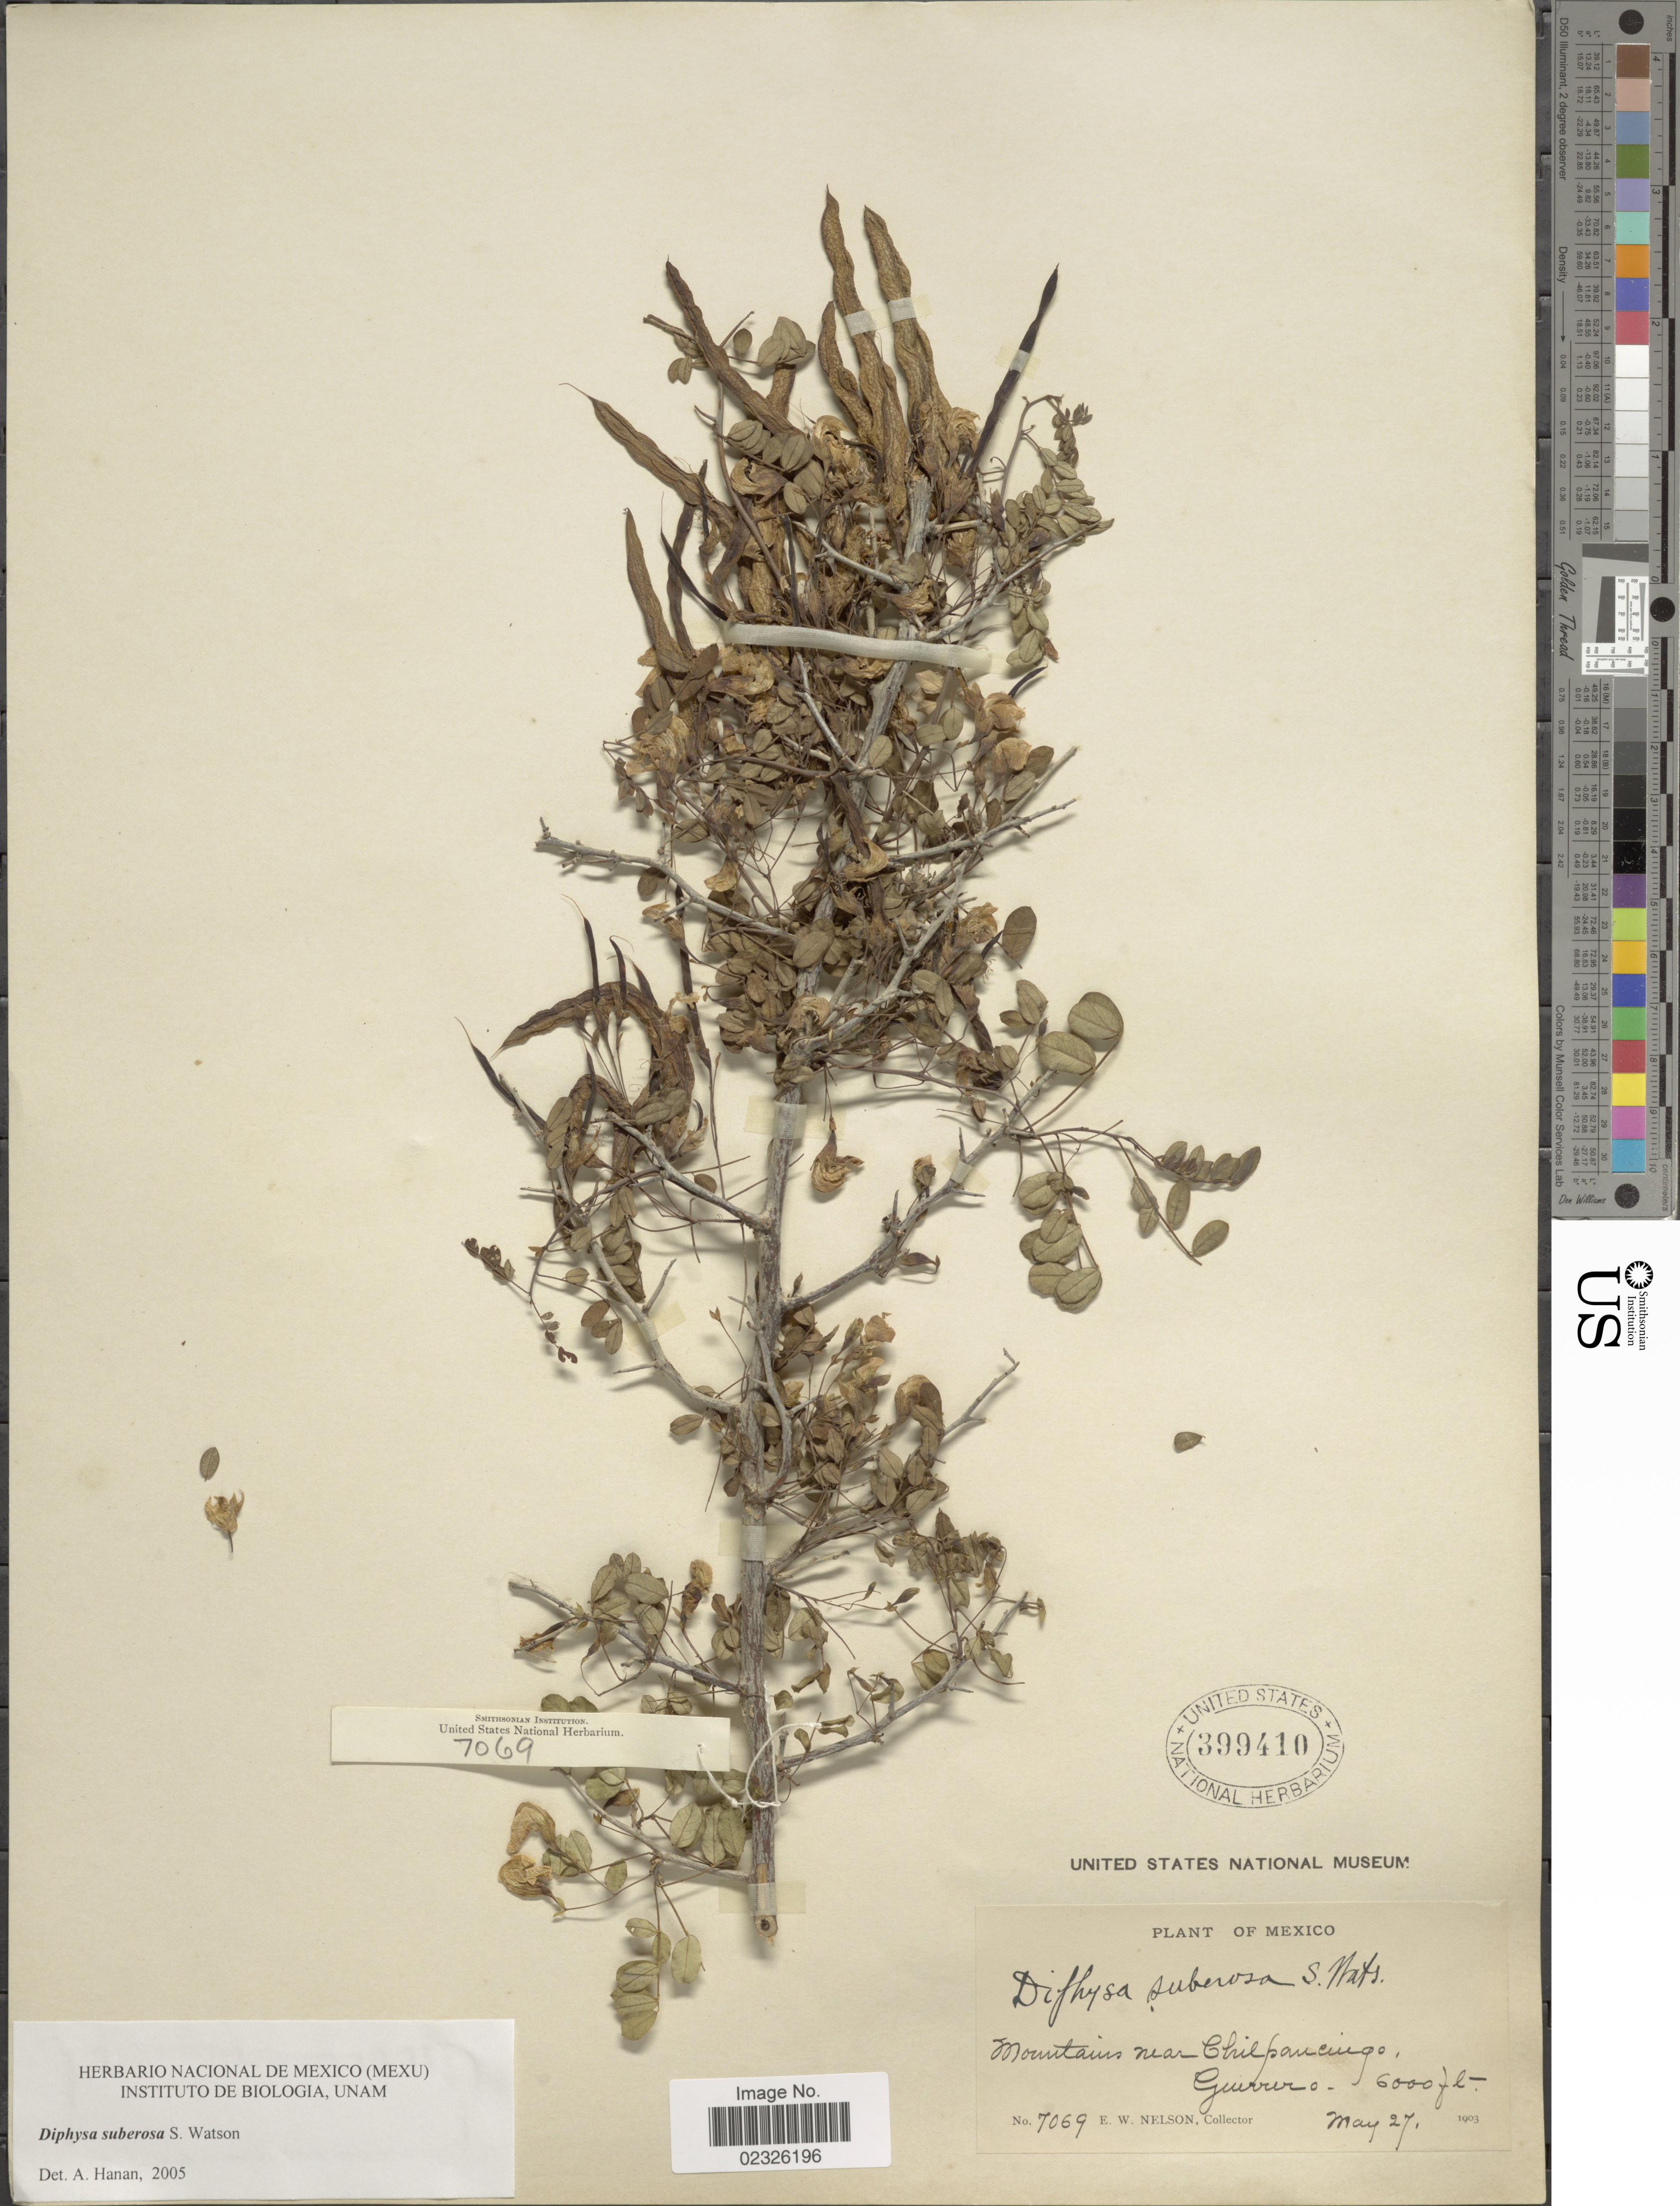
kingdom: Plantae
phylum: Tracheophyta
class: Magnoliopsida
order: Fabales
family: Fabaceae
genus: Diphysa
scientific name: Diphysa suberosa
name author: S. Watson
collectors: E. W. Nelson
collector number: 7069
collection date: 1903-05-27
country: Mexico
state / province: Guerrero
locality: Mountains near Chilpancingo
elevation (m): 1829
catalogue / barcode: US 399410